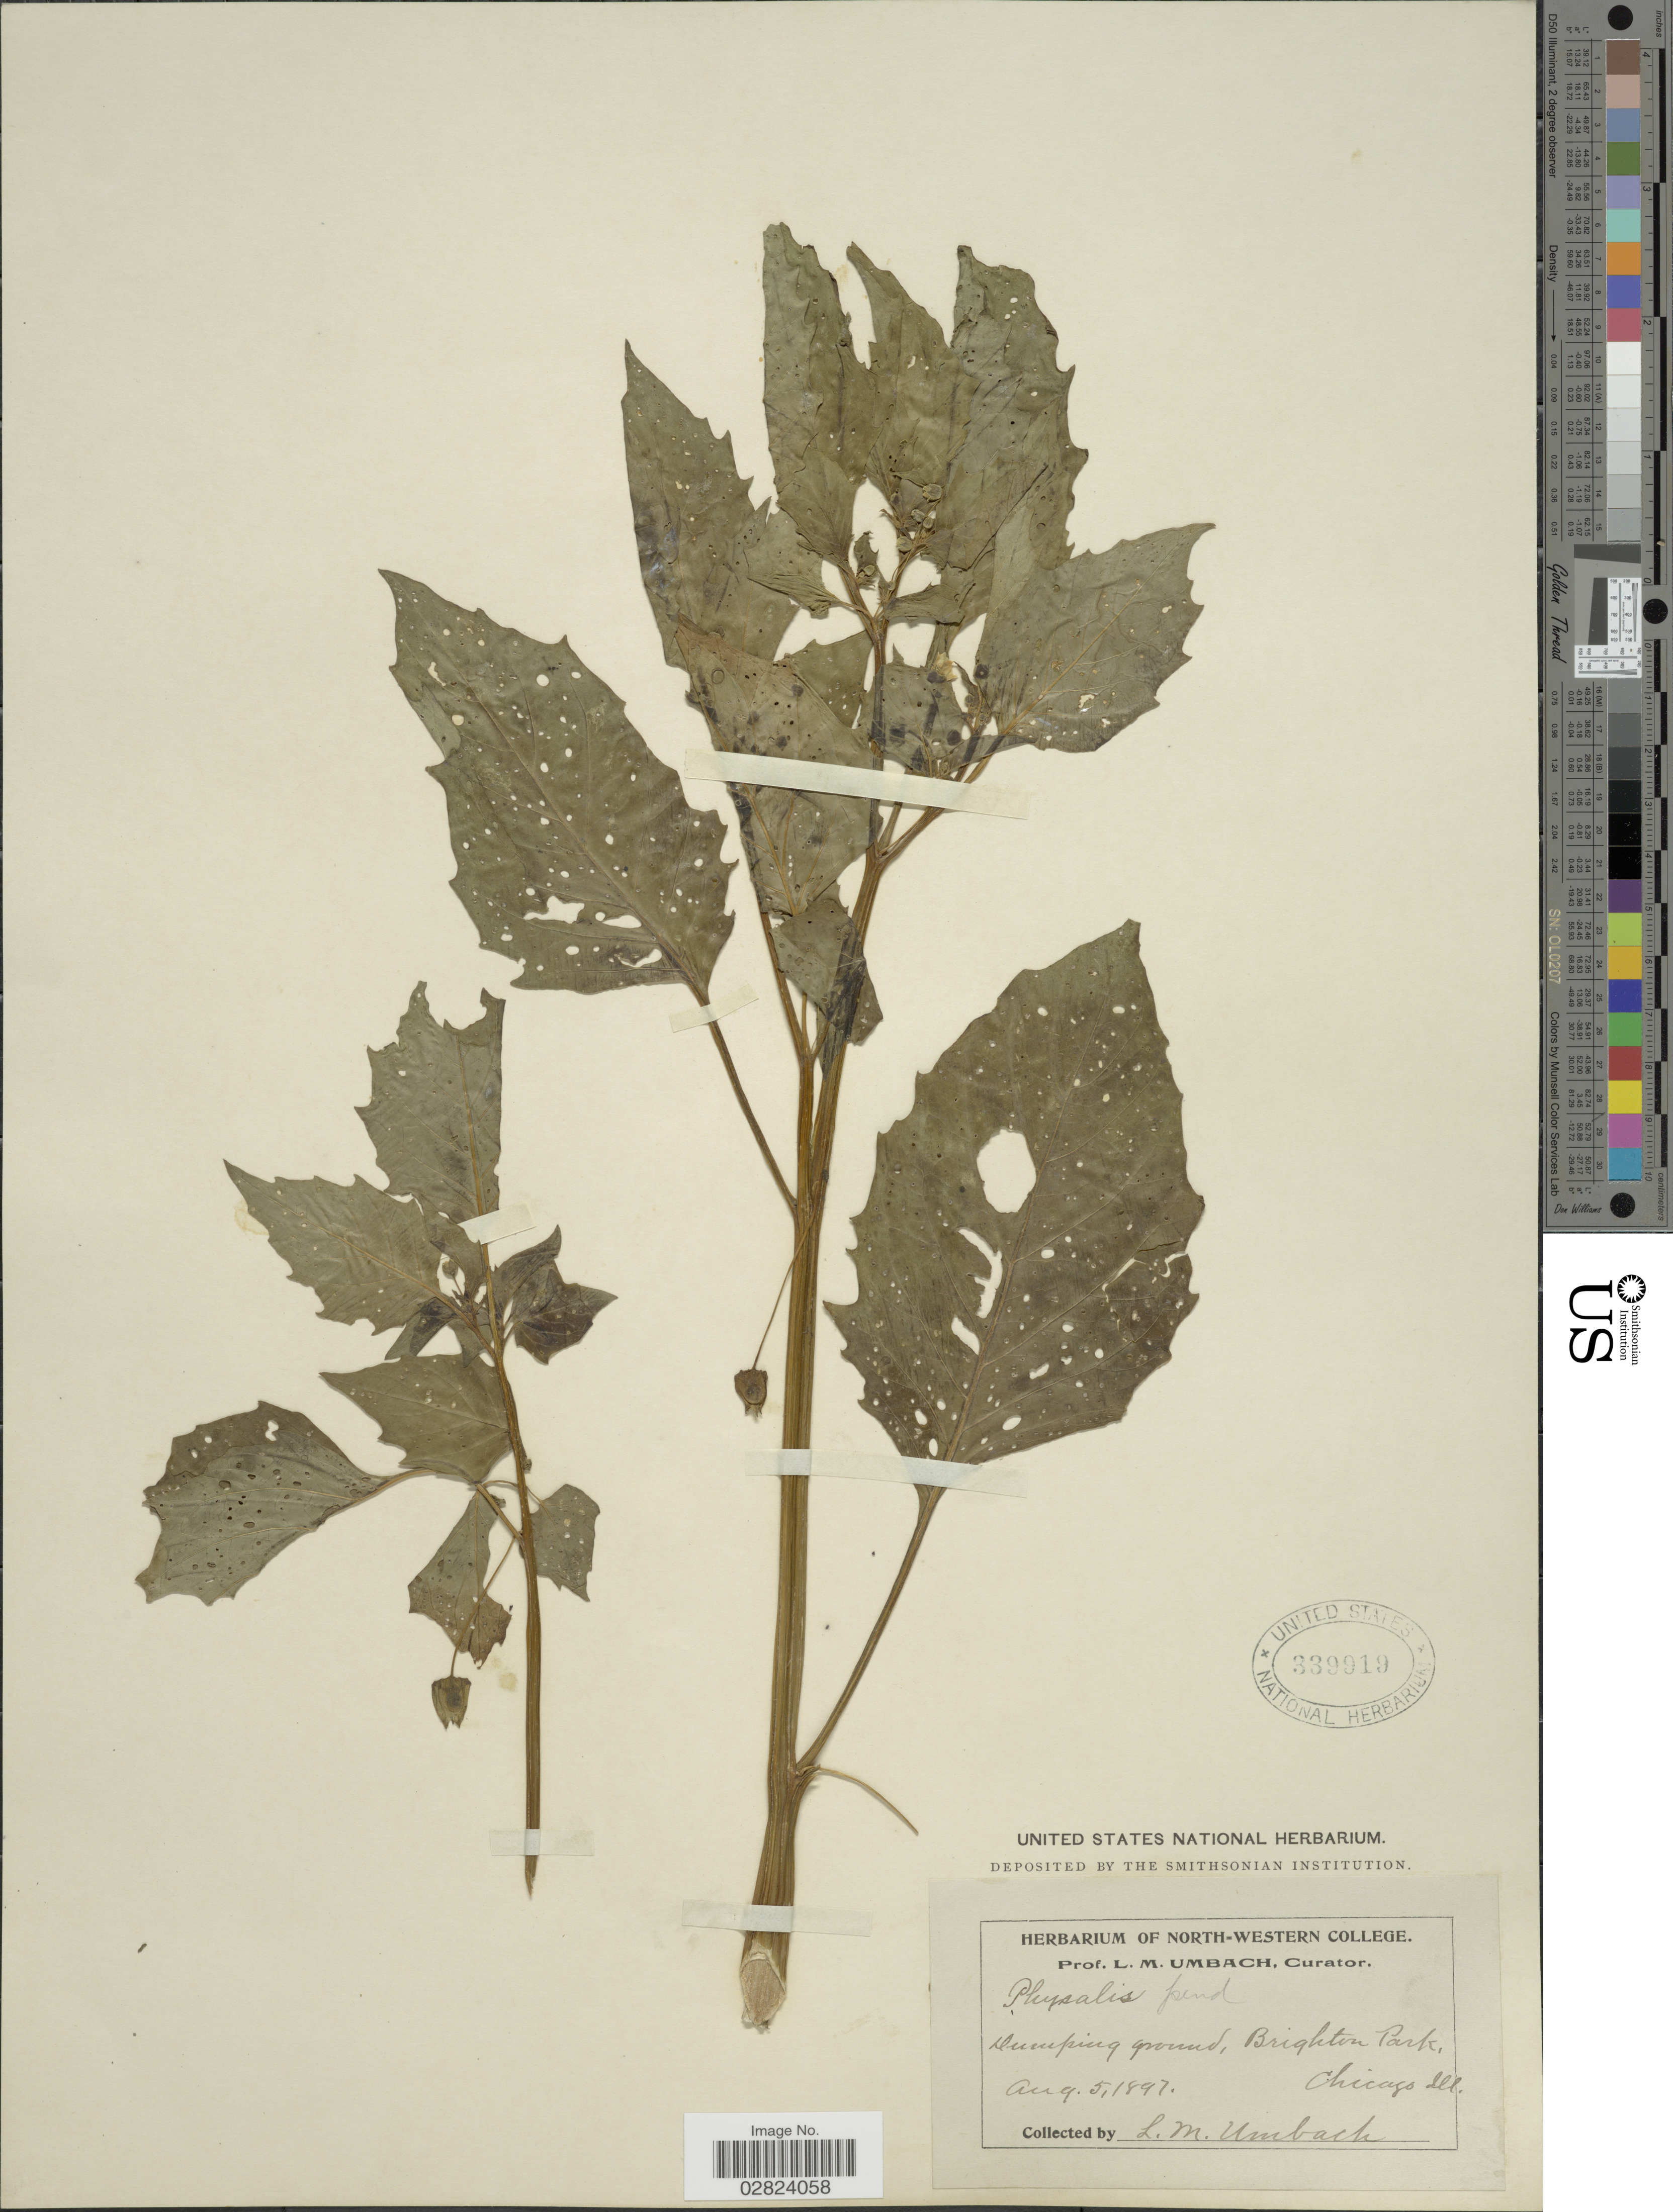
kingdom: Plantae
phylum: Tracheophyta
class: Magnoliopsida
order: Solanales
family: Solanaceae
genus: Physalis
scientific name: Physalis pendula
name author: Rydb.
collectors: L. M. Umbach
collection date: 1897-08-05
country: United States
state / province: Illinois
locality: Brighton Park, Chicago.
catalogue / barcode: US 339919